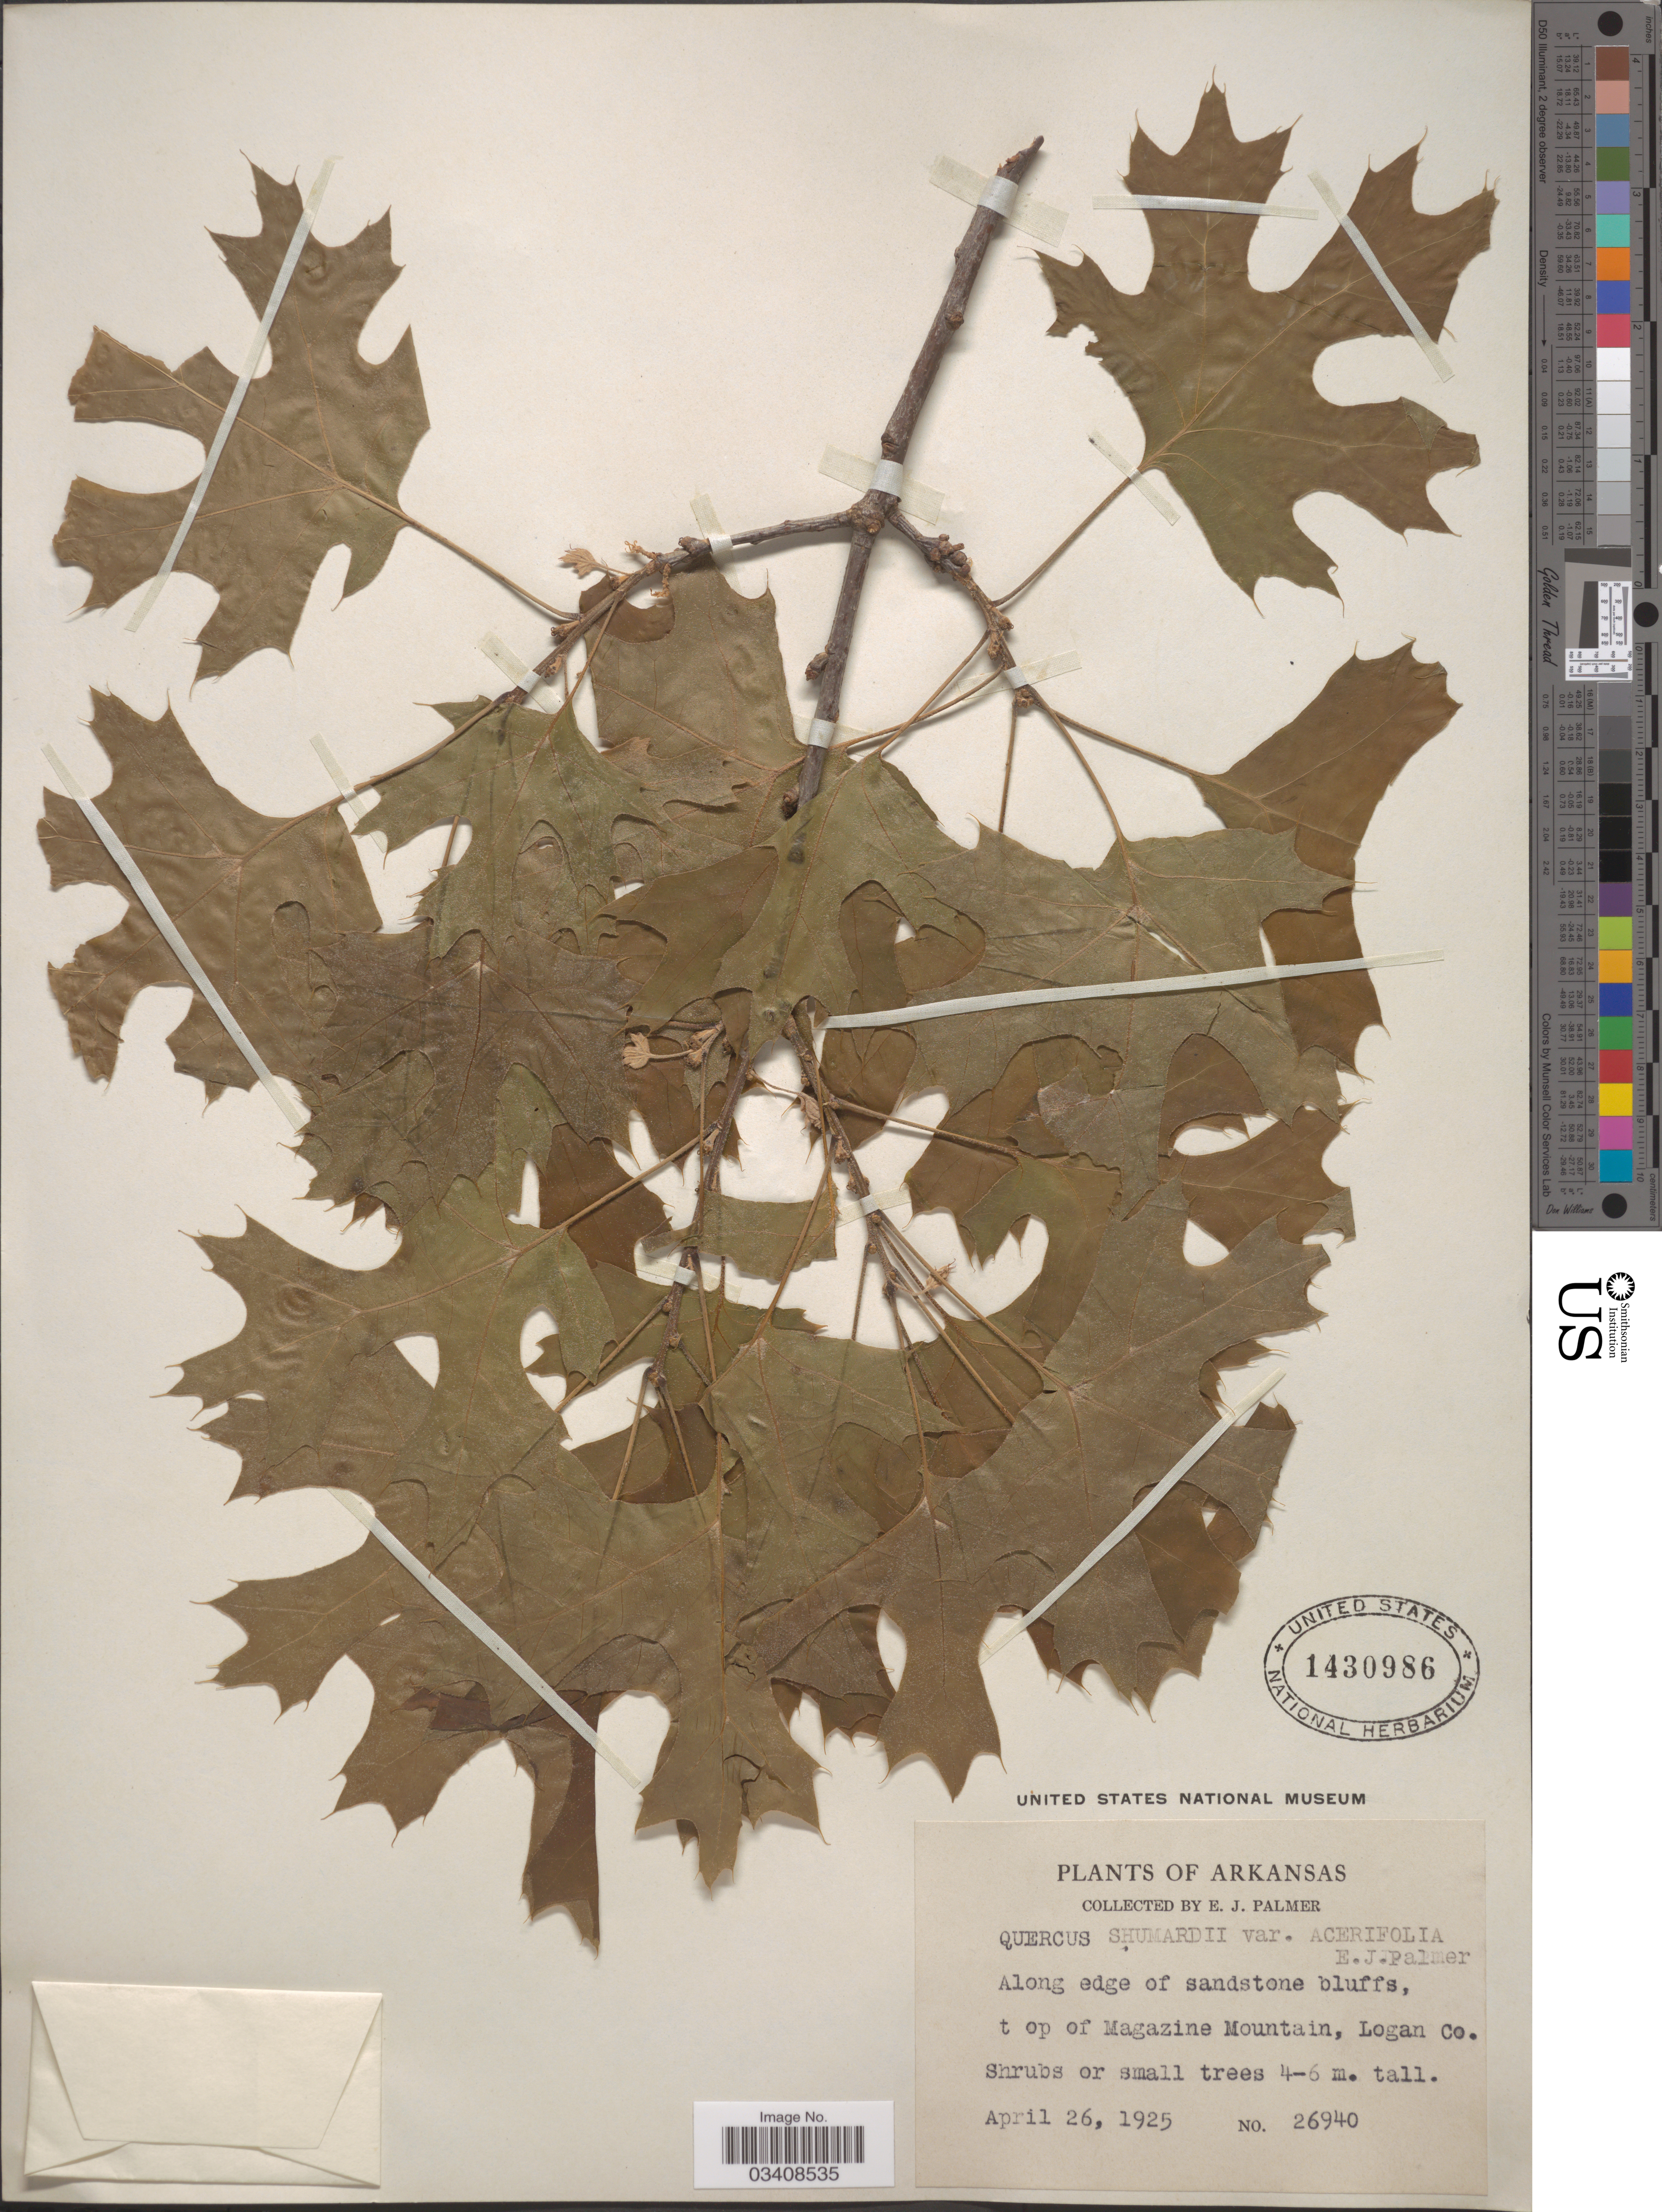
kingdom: Plantae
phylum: Tracheophyta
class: Magnoliopsida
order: Fagales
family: Fagaceae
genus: Quercus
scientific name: Quercus shumardii var. acerifolia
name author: E.J. Palmer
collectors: E. J. Palmer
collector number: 26940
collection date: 1925-04-26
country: United States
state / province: Arkansas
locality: Top of Magazine Mountain, Logan Co.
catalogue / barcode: US 1430986